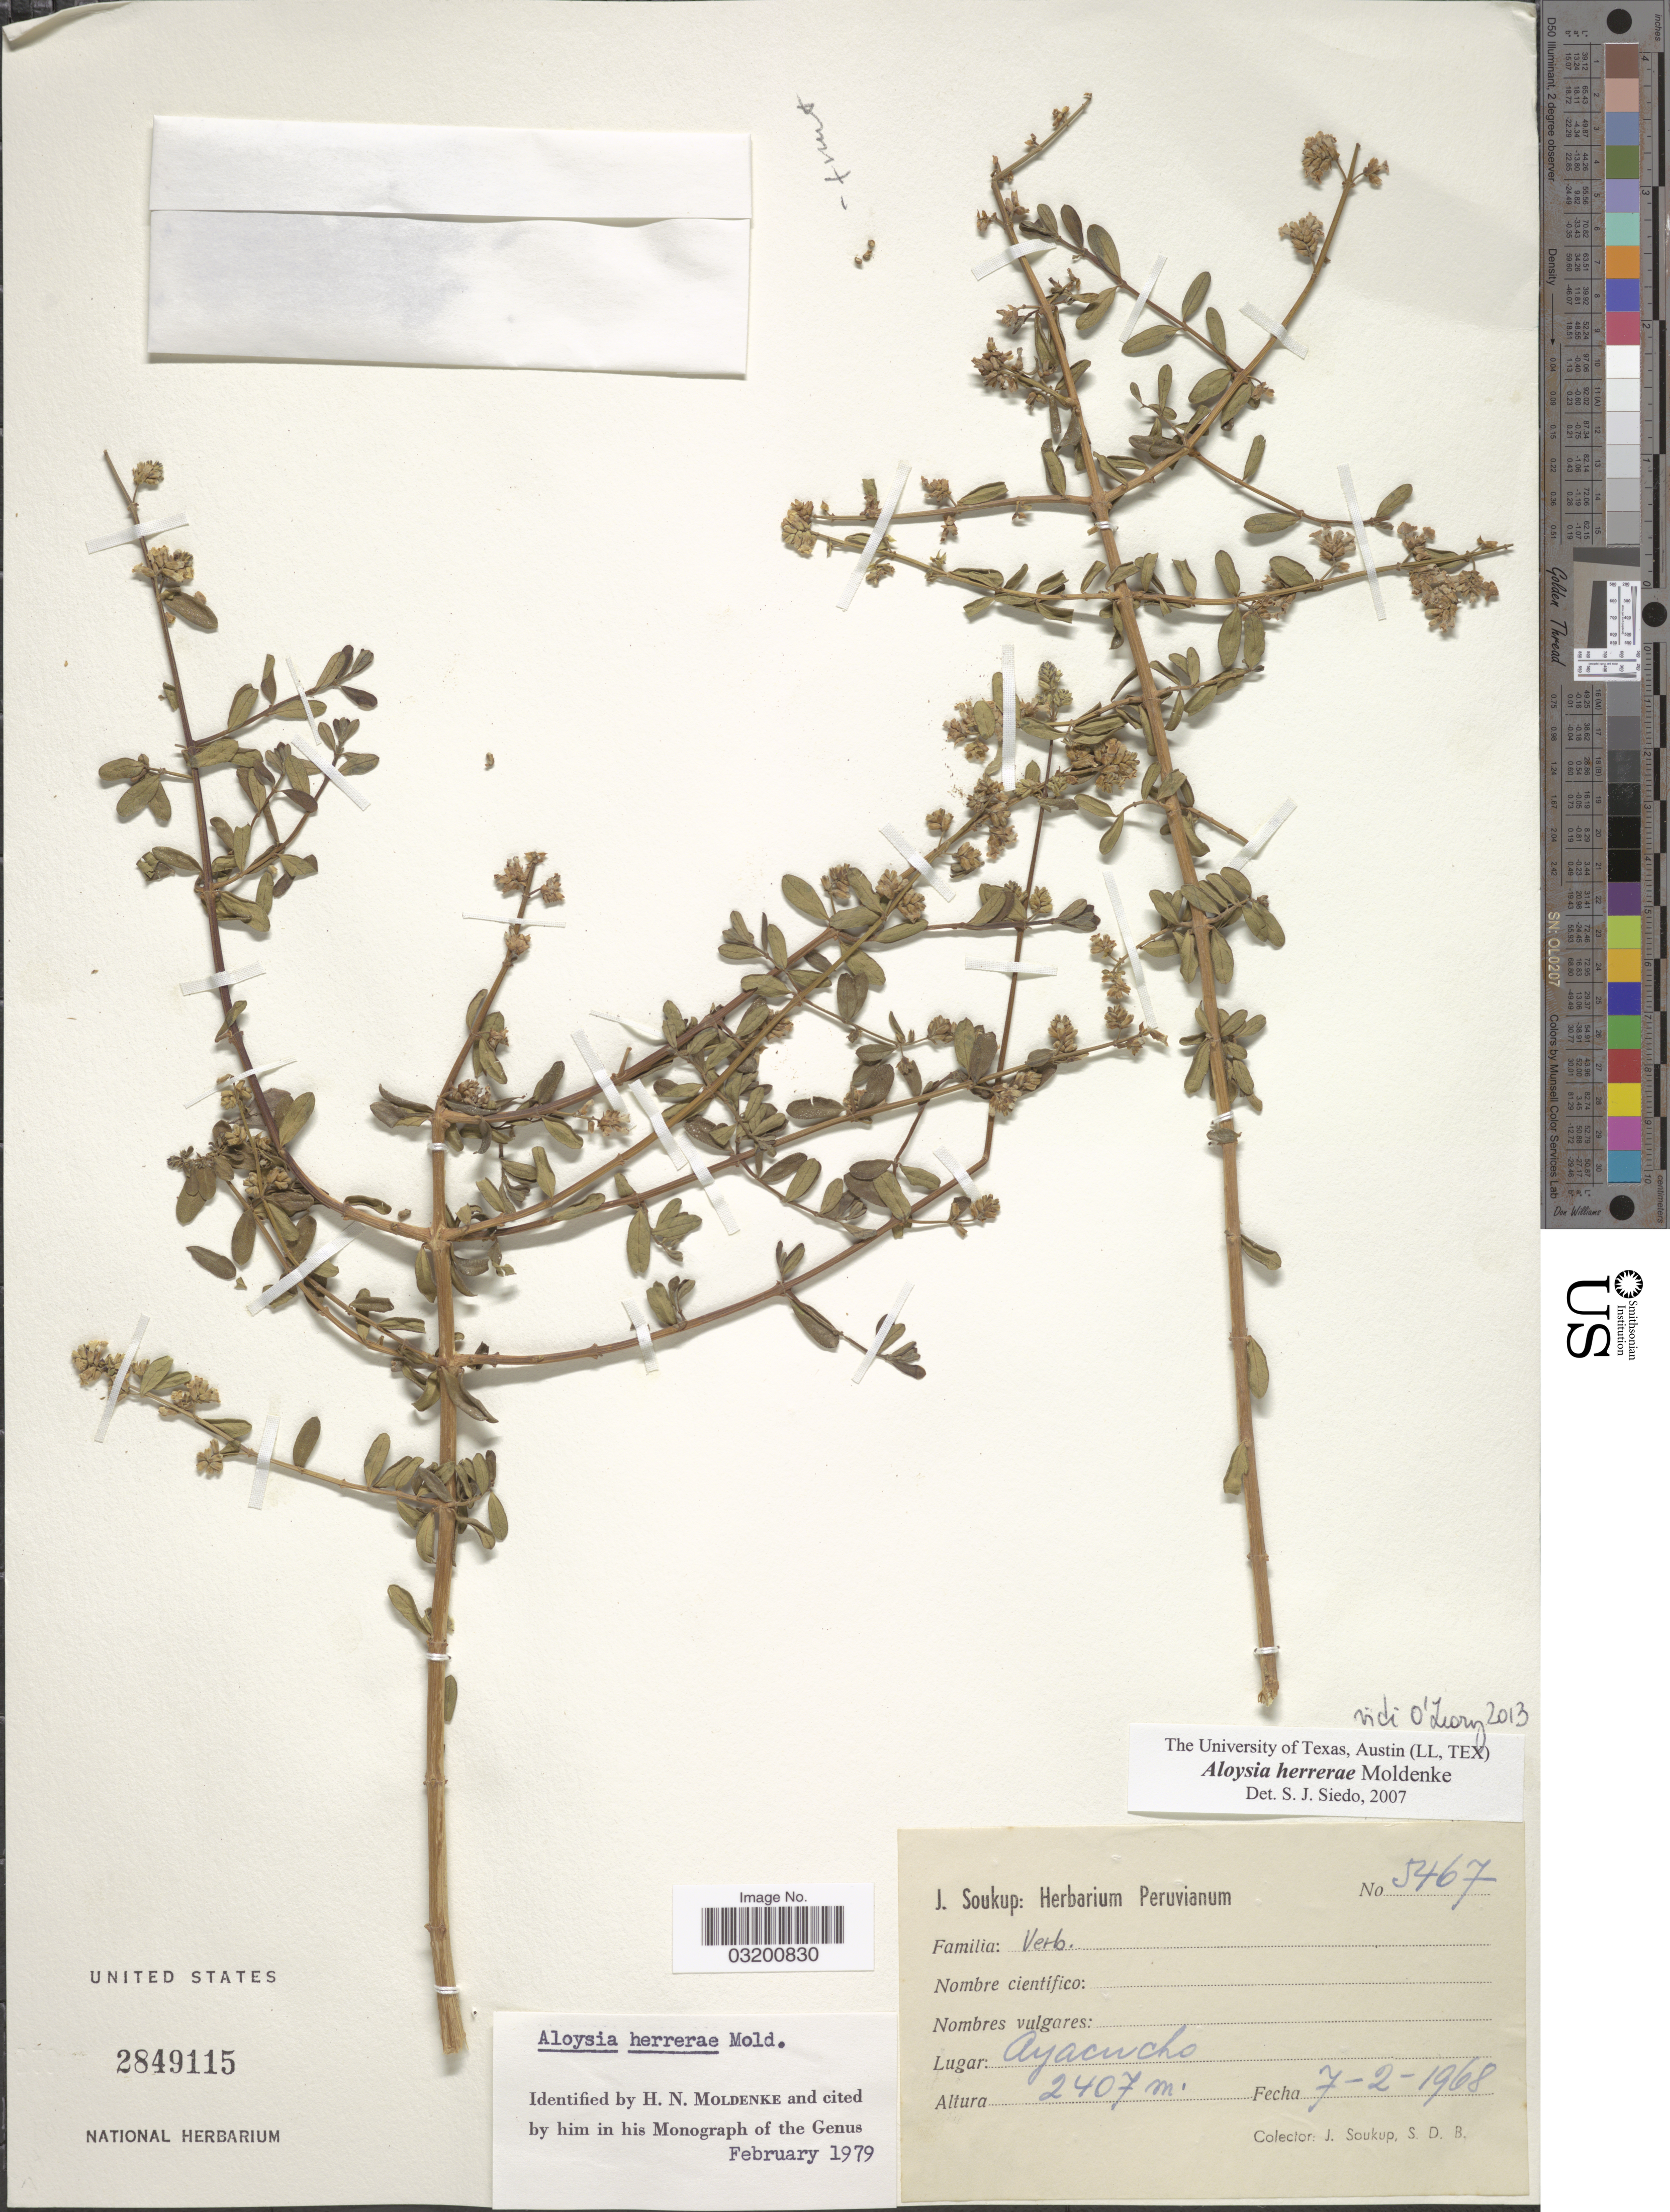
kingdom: Plantae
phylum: Tracheophyta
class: Magnoliopsida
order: Lamiales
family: Verbenaceae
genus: Aloysia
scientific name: Aloysia herrerae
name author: Moldenke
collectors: J. Soukup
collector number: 5467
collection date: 1968-02-07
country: Peru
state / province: Ayacucho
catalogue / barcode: US 2849115